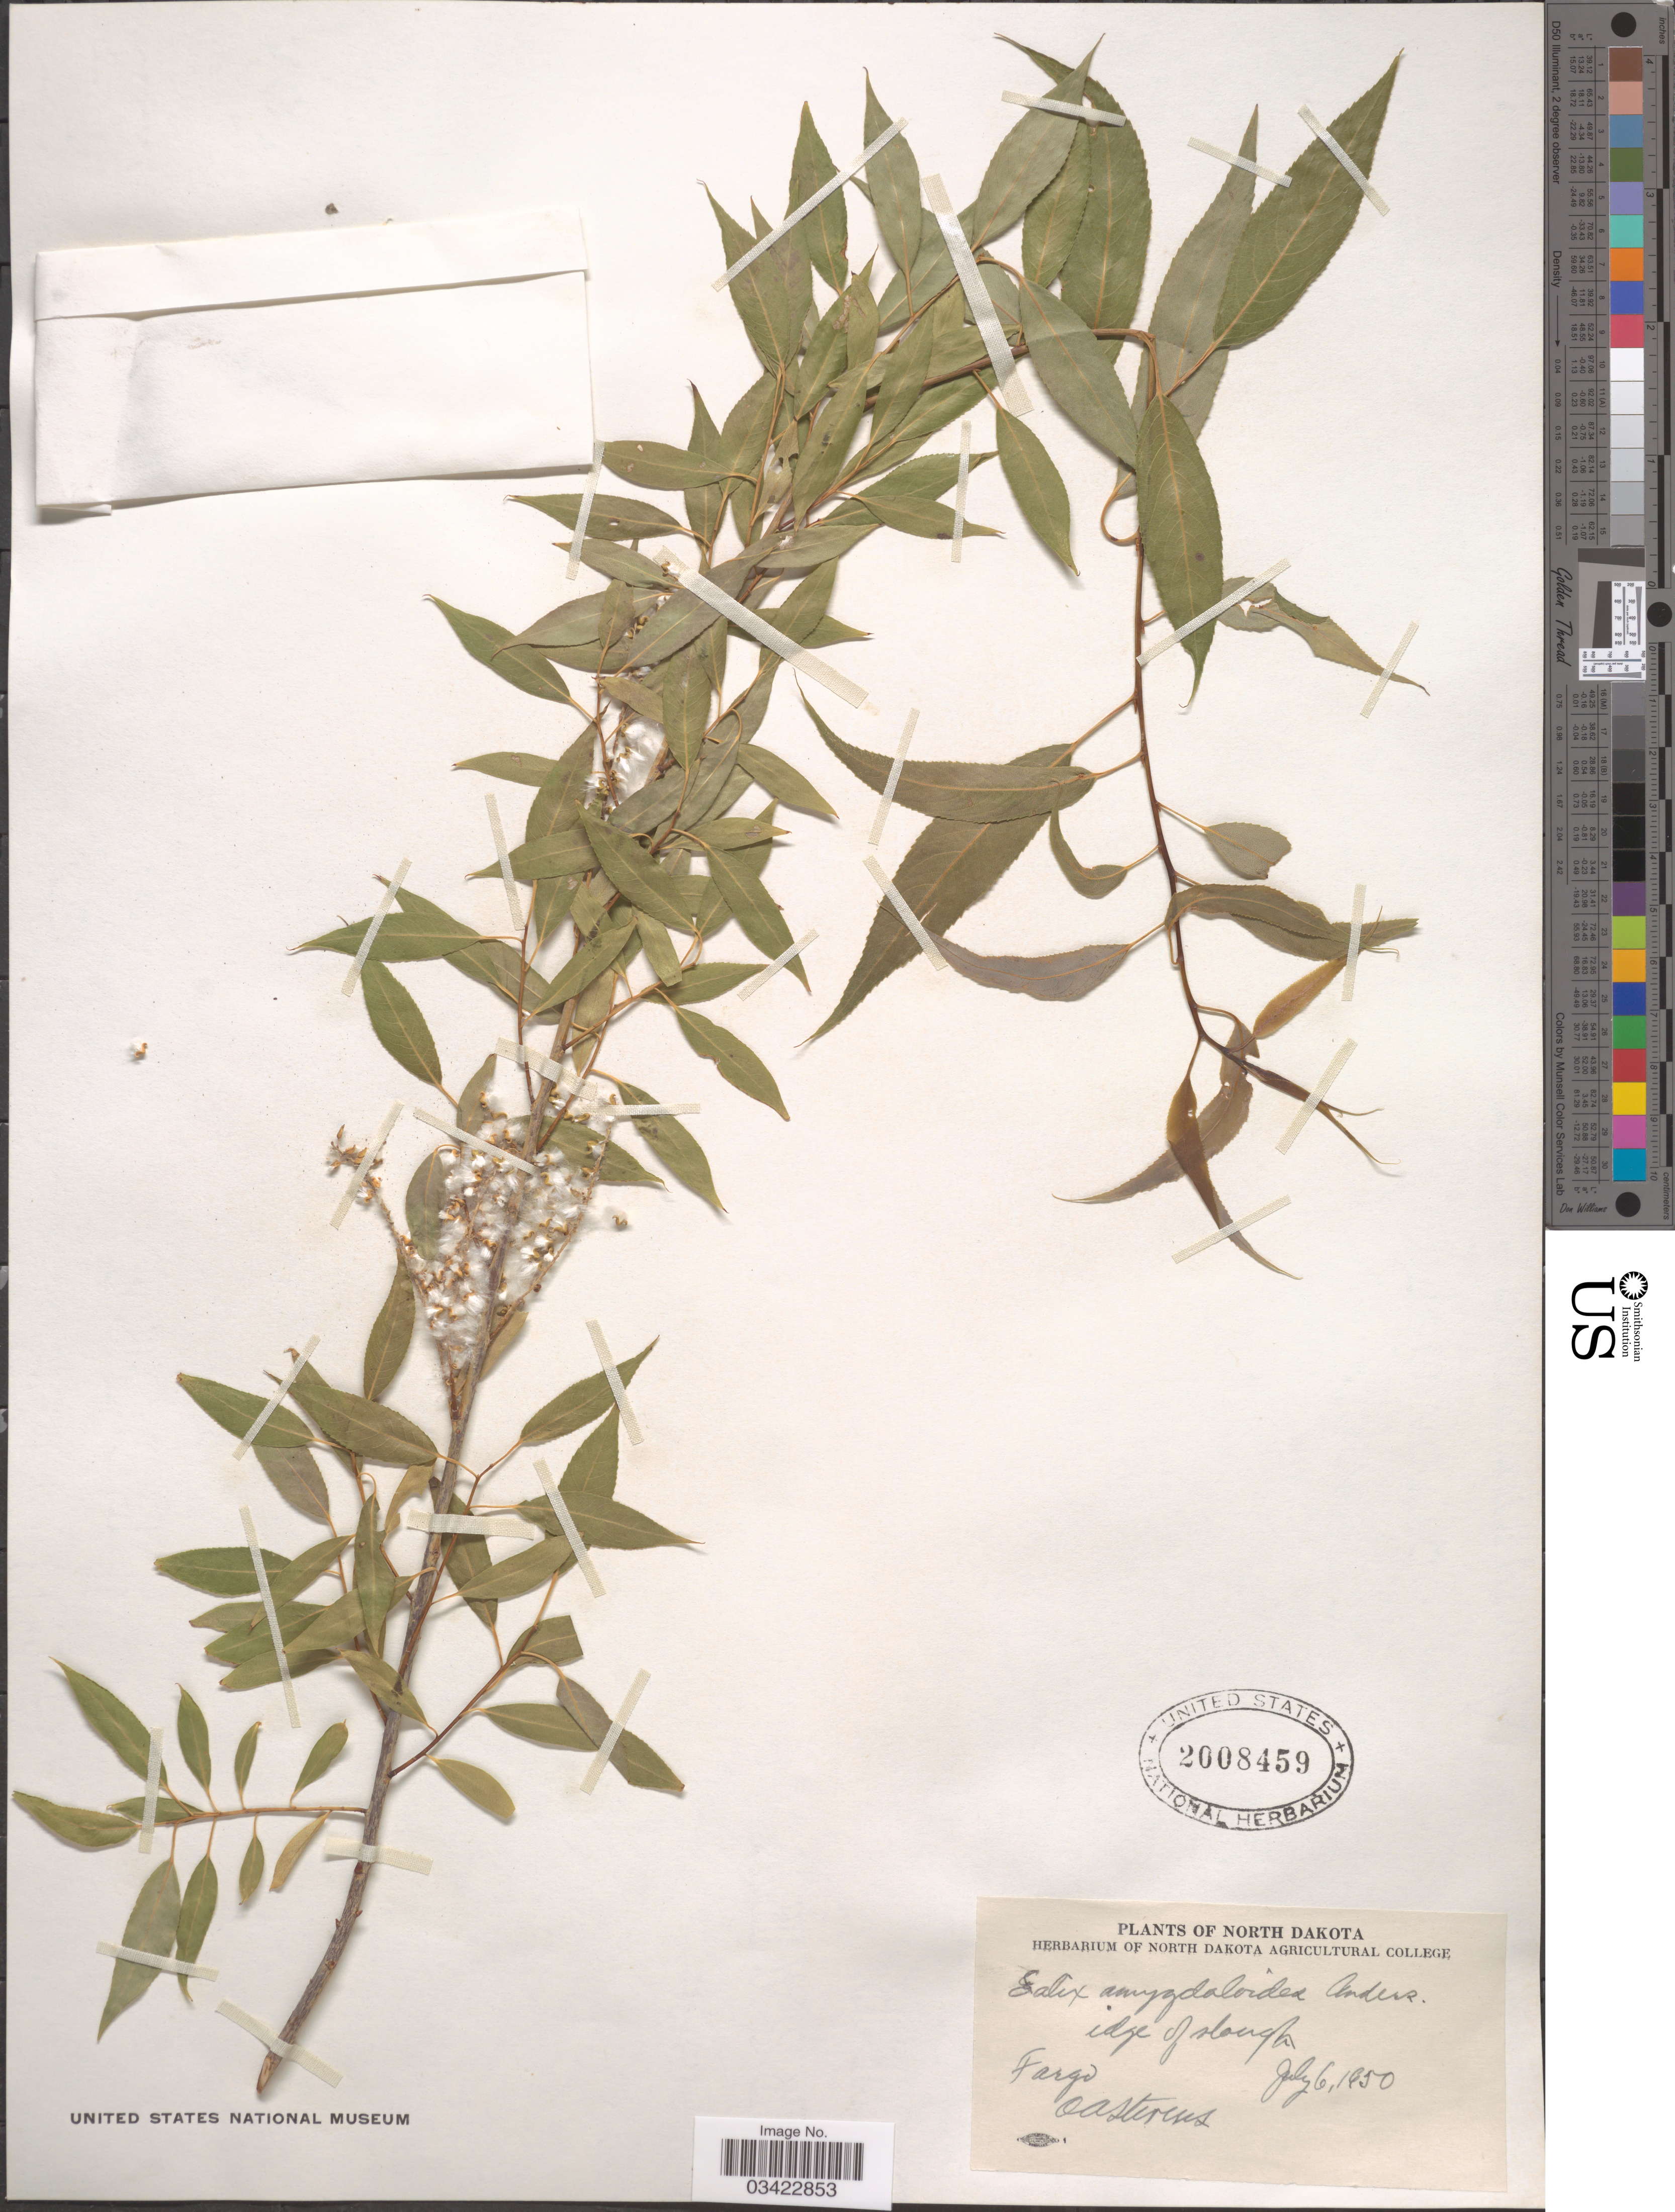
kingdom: Plantae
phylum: Tracheophyta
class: Magnoliopsida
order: Malpighiales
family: Salicaceae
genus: Salix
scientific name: Salix amygdaloides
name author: Andersson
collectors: O. A. Stevens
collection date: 1950-07-06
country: United States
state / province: North Dakota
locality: Edge of slough. Fargo.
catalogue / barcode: US 2008459